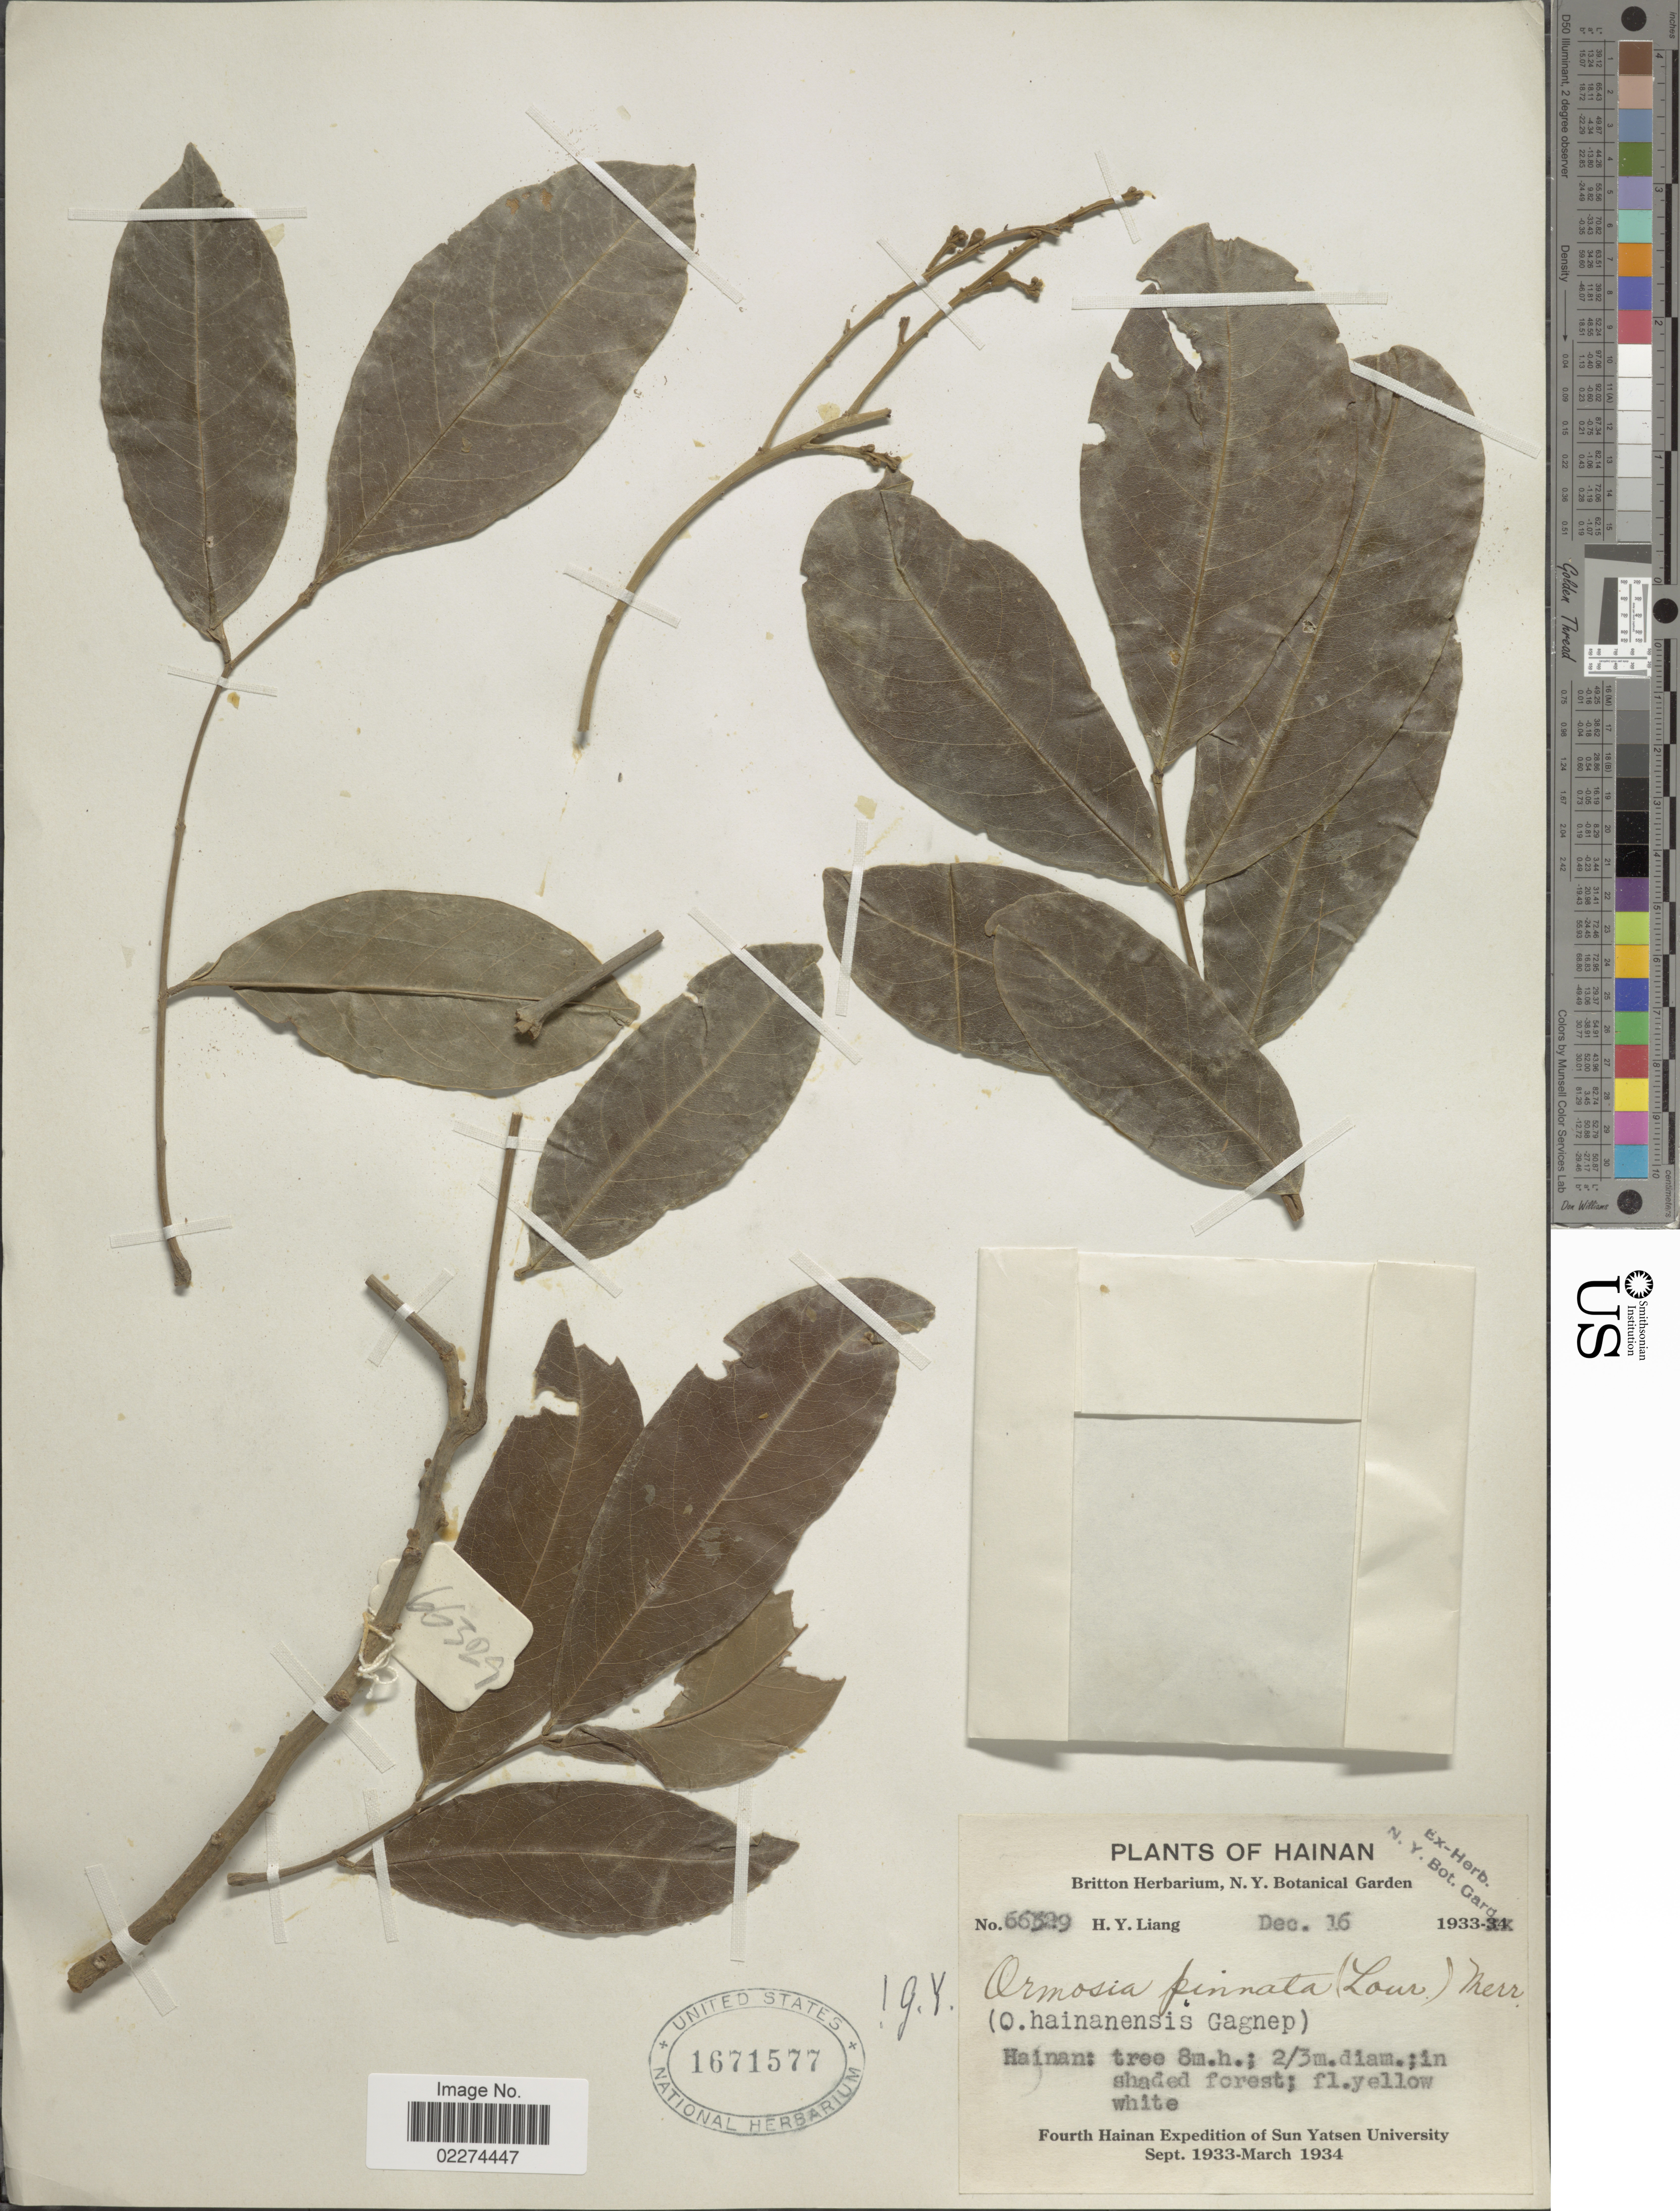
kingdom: Plantae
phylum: Tracheophyta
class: Magnoliopsida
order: Fabales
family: Fabaceae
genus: Ormosia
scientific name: Ormosia pinnata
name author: (Lour.) Merr.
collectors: H. Y. Liang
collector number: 66329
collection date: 1933-12-16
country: China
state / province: Hainan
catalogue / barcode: US 1671577